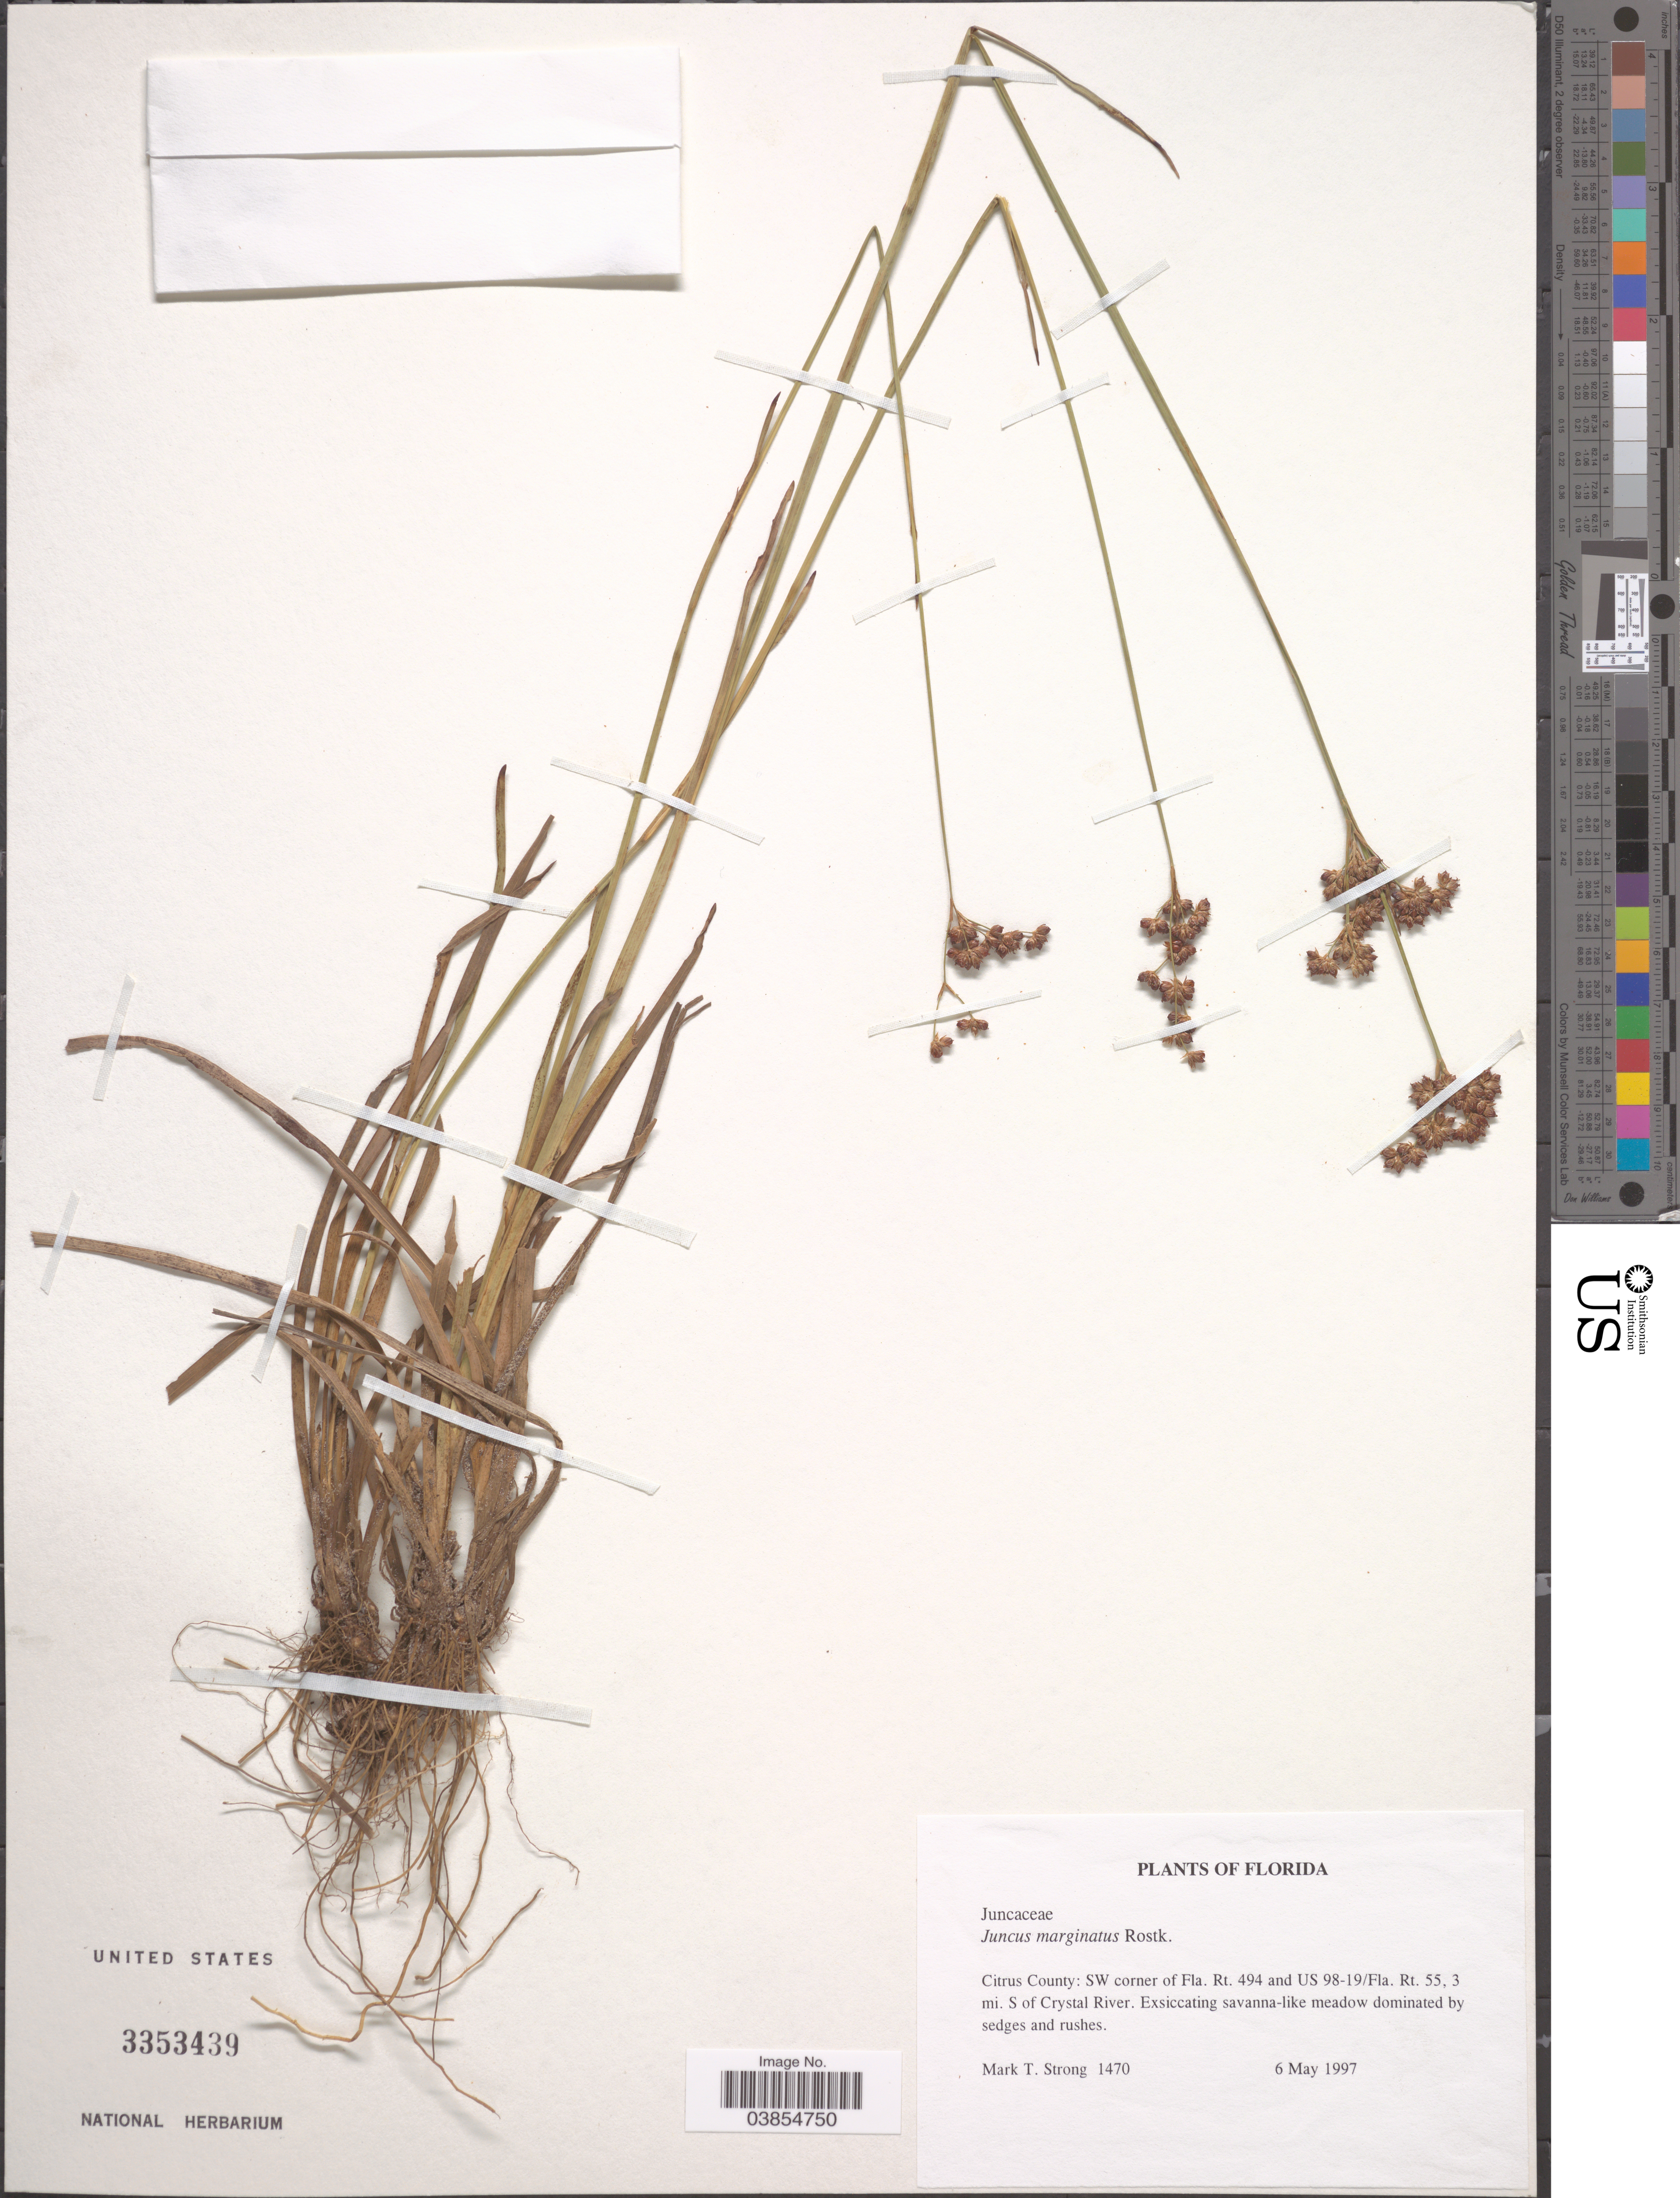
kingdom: Plantae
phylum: Tracheophyta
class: Liliopsida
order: Poales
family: Juncaceae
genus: Juncus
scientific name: Juncus marginatus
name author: Rostk.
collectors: M. T. Strong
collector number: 1470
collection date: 1997-05-06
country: United States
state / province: Florida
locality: Citrus County: SW corner of Fla. Rt. 494 and US 98-19/Fla. Rt. 55, 3 mi. S of Crystal River.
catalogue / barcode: US 3353439